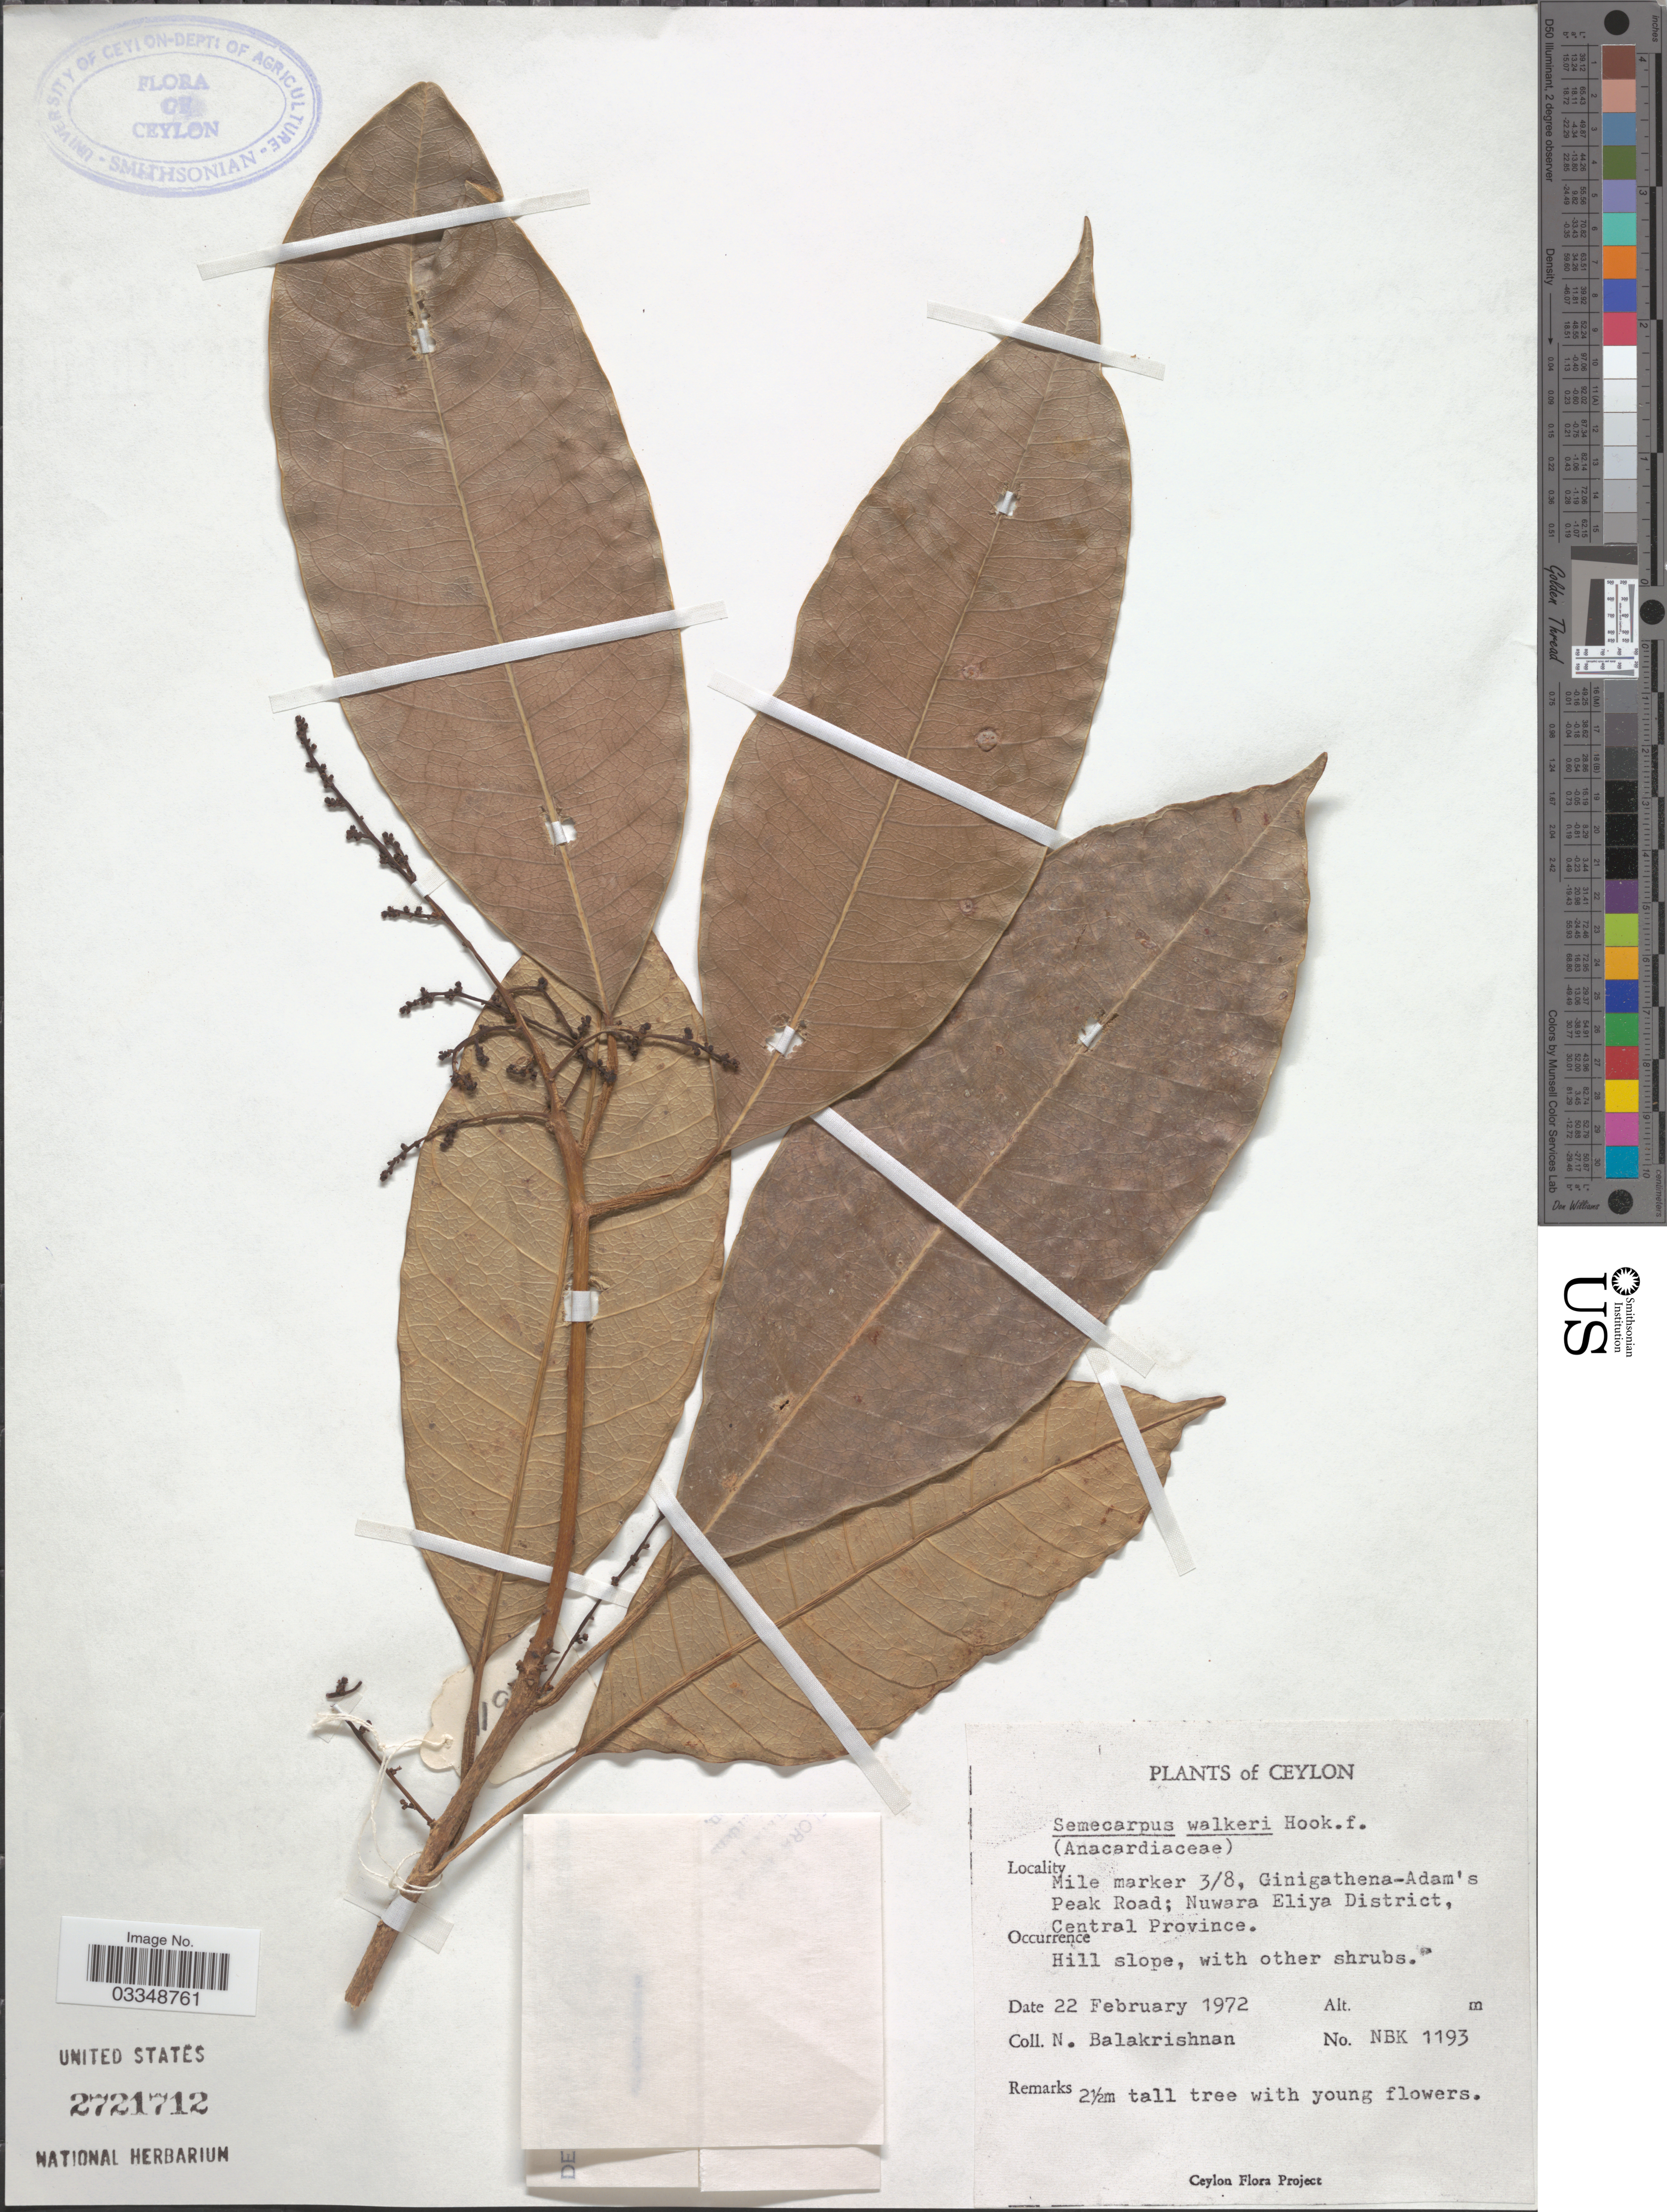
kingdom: Plantae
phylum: Tracheophyta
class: Magnoliopsida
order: Sapindales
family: Anacardiaceae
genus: Semecarpus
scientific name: Semecarpus walkeri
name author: Hook. f.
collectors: N. Balakrishnan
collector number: NBK 1193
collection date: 1972-02-22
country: Sri Lanka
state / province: Central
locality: Ceylon. Mile marker 3/8, Ginigathena-Adam's Peak Road; Nuwara Eliya District.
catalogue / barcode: US 2721712